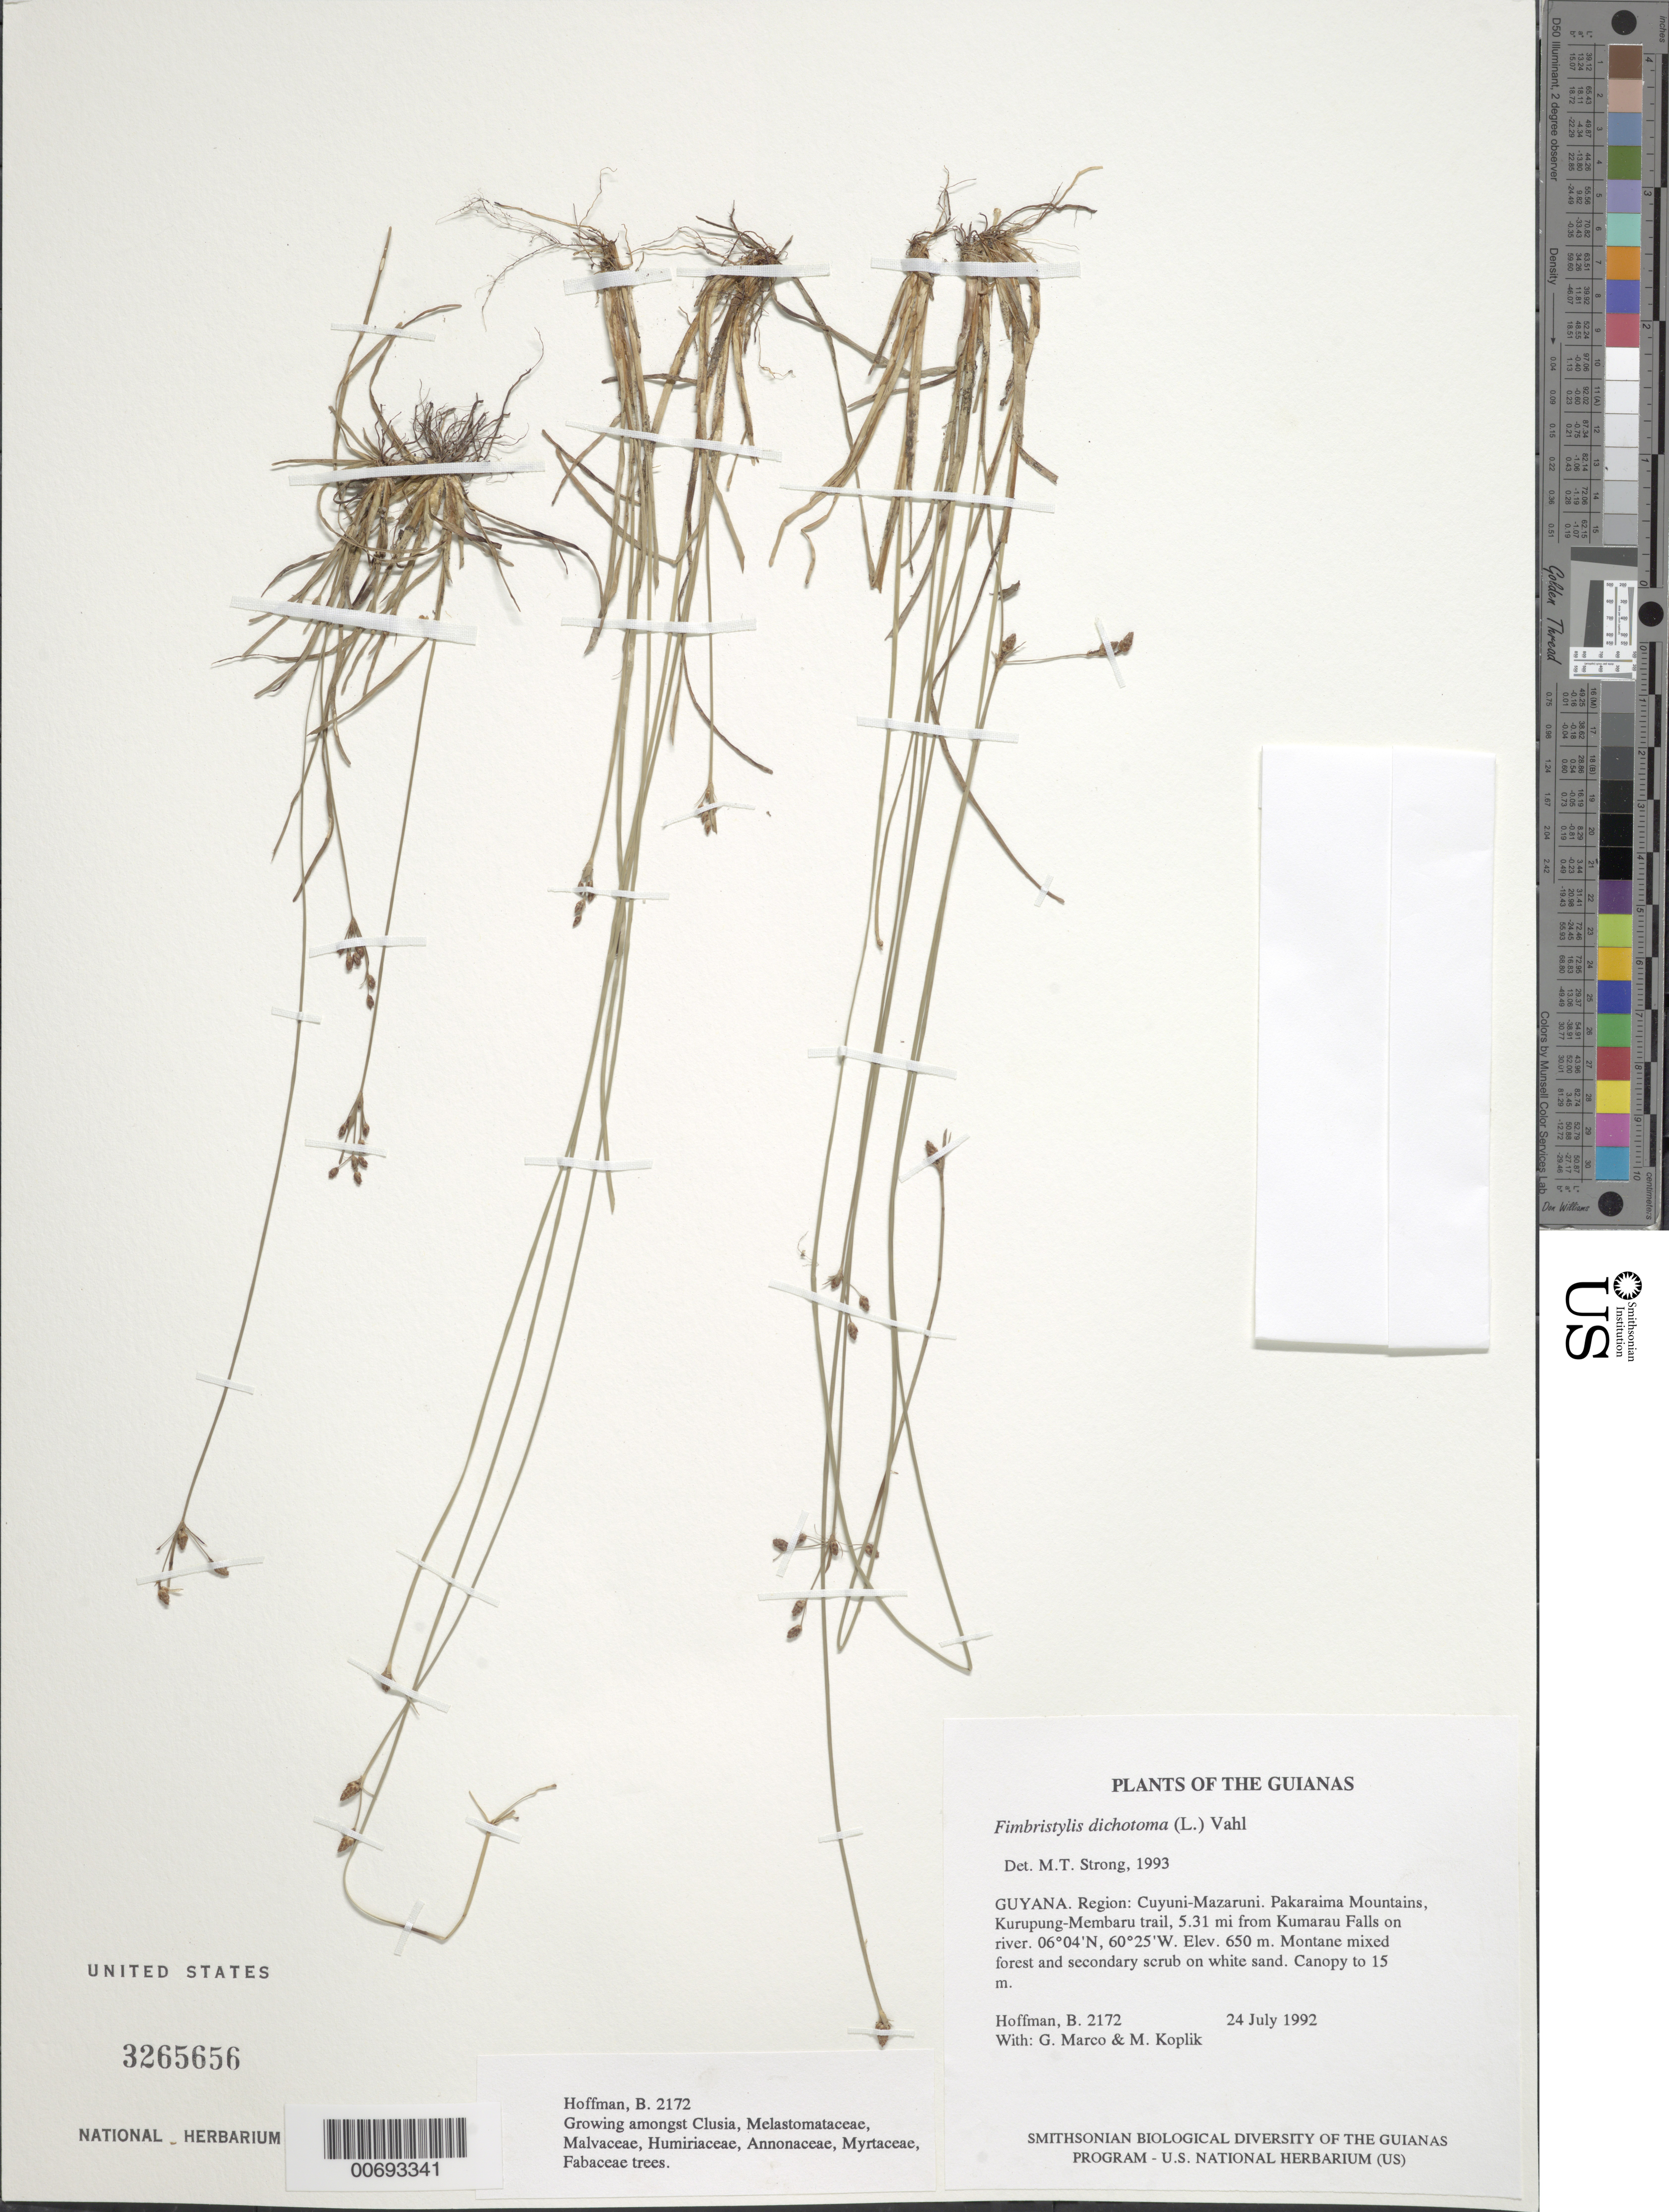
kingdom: Plantae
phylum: Tracheophyta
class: Liliopsida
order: Poales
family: Cyperaceae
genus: Fimbristylis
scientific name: Fimbristylis dichotoma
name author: (L.) Vahl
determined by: Strong, M. T., (US), Smithsonian Institution - National Museum of Natural History (UNITED STATES)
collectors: B. Hoffman, G. Marco & M. Koplik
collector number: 2172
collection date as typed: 24 July 1992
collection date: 1992-07-24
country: Guyana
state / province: Cuyuni-Mazaruni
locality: Pakaraima Mountains, Kurupung-Membaru trail, 2.75 km WSW from Kumarau Falls on Kurupung River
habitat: Montane mixed forest and secondary scrub on white sand. Canopy to 15 m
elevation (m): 650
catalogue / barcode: US 3265656